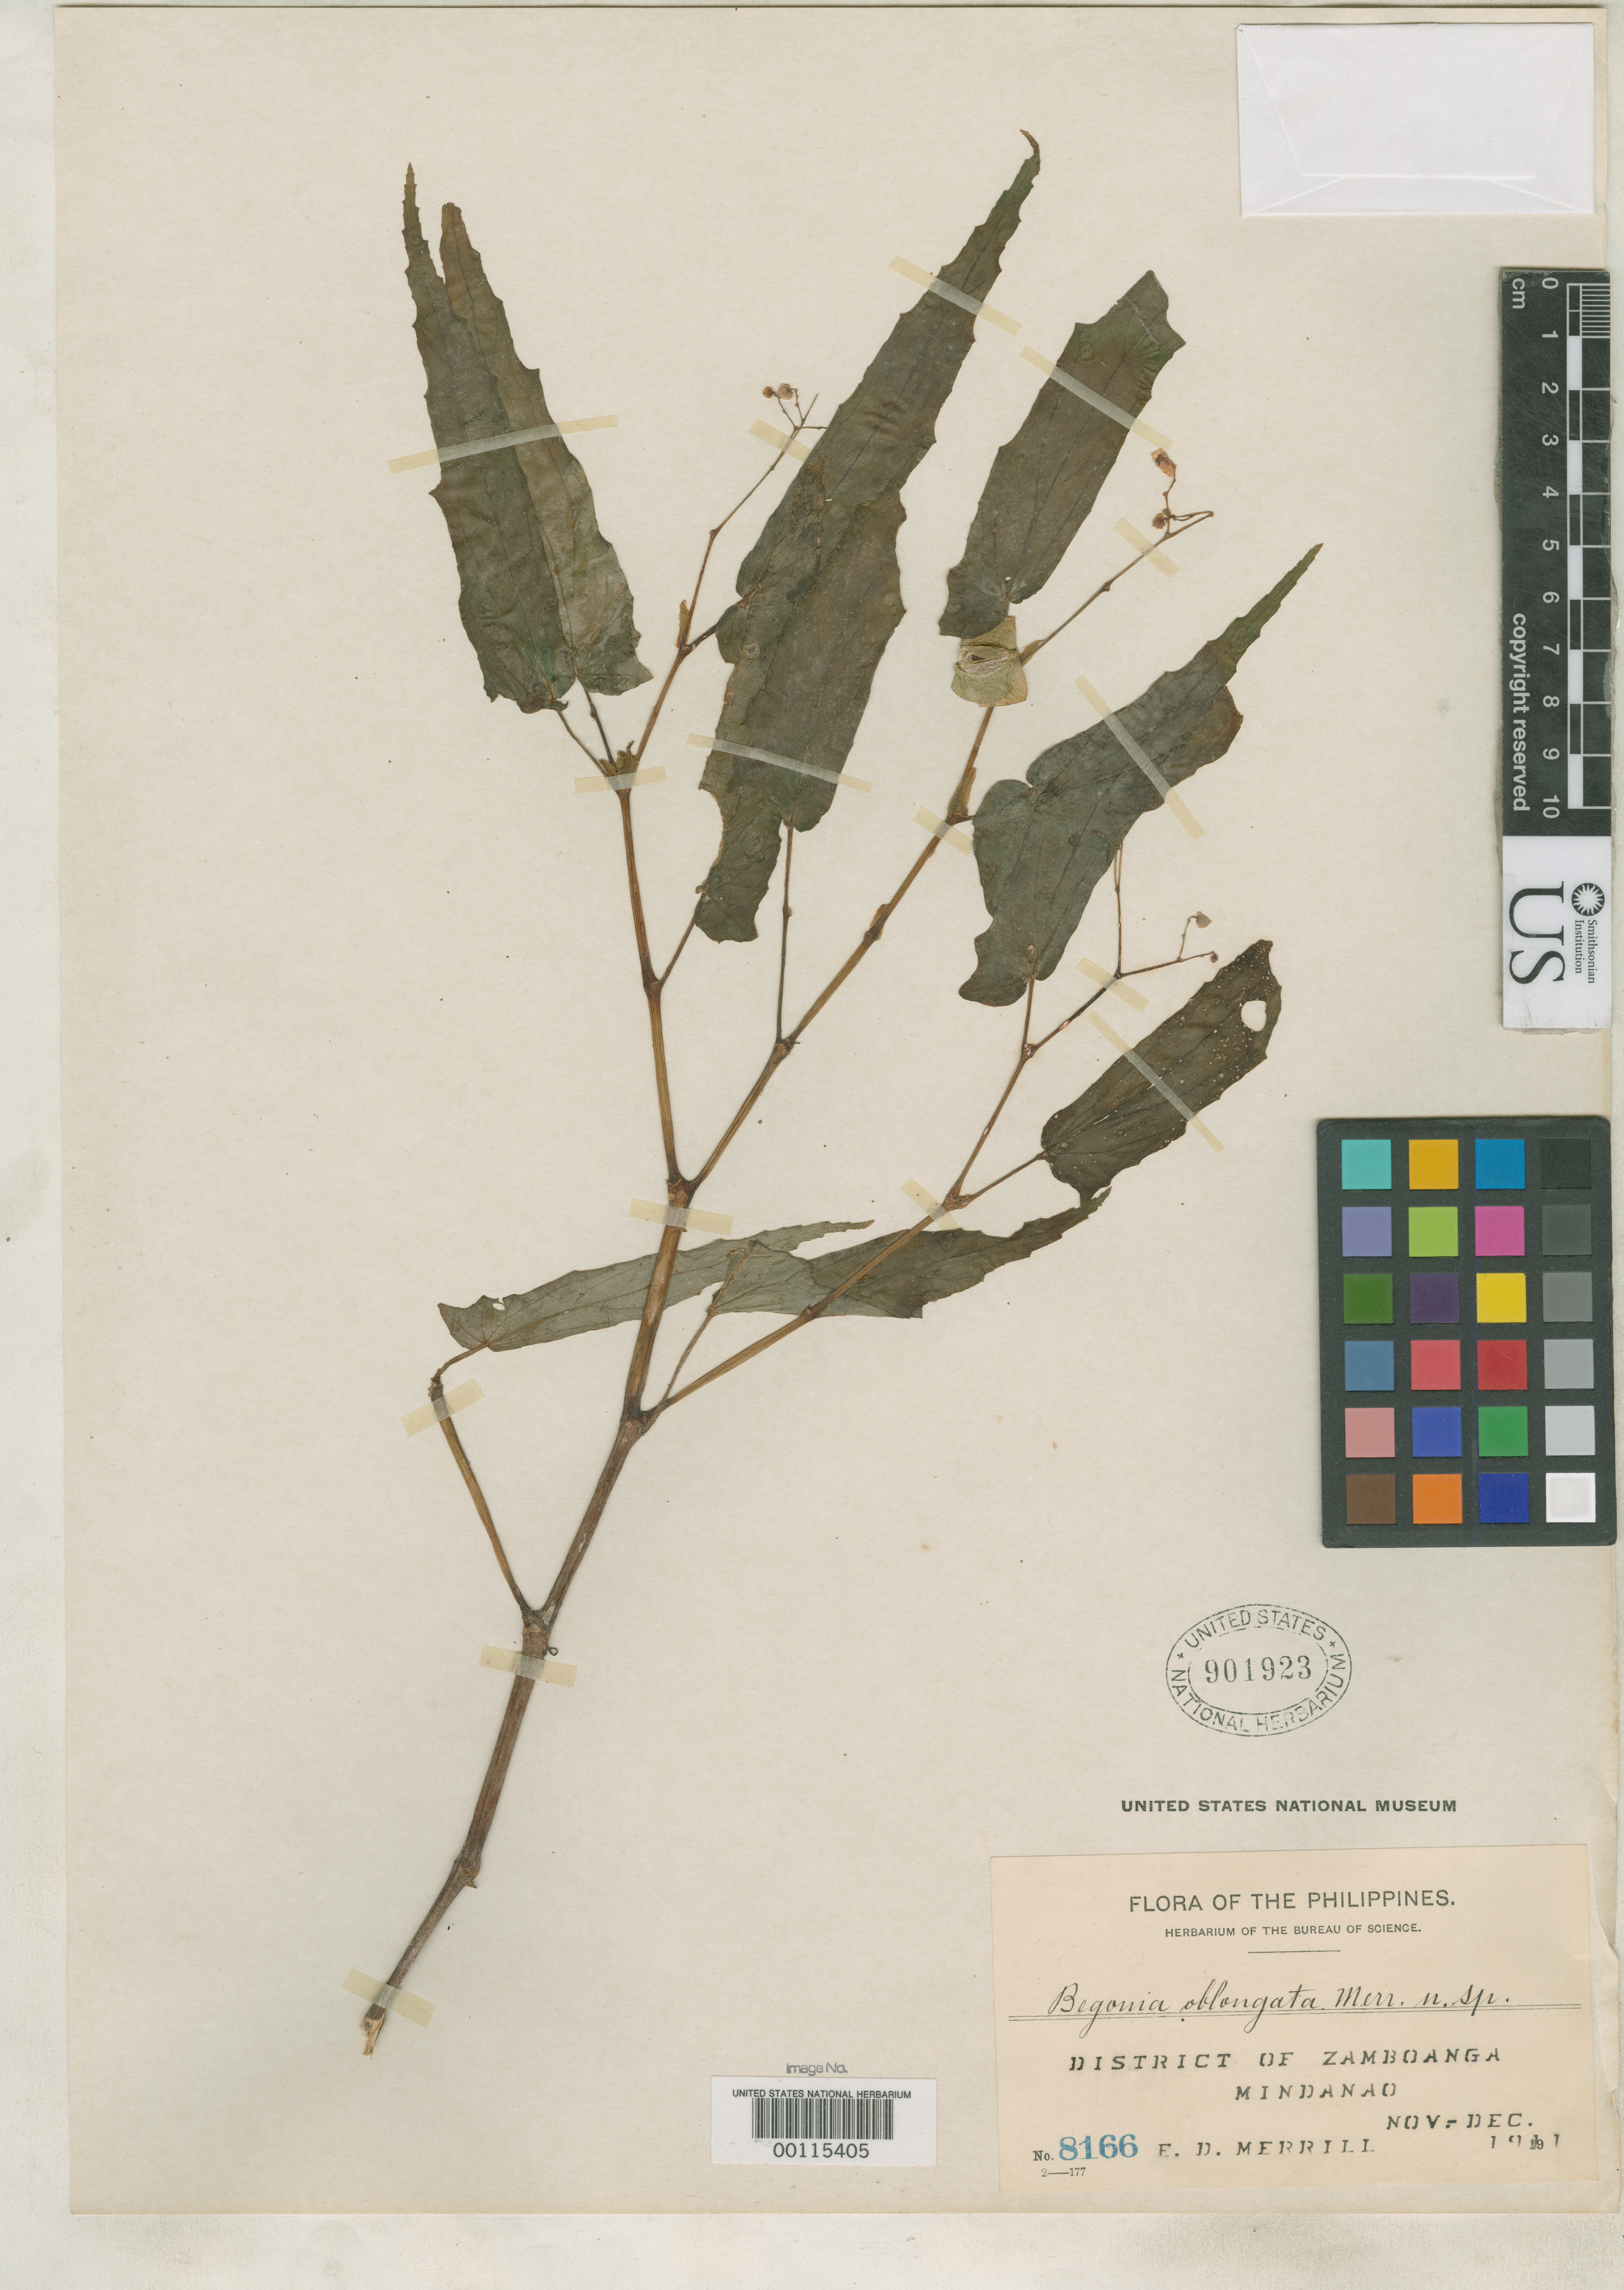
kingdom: Plantae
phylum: Tracheophyta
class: Magnoliopsida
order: Cucurbitales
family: Begoniaceae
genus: Begonia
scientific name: Begonia oblongata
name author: Merr.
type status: Isotype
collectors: E. D. Merrill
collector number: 8166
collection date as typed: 06 Dec 1911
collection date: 1911-12-06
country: Philippines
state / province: Zamboanga Peninsula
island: Mindanao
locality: Mountains back of San Ramon.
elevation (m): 100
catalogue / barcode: US 901923